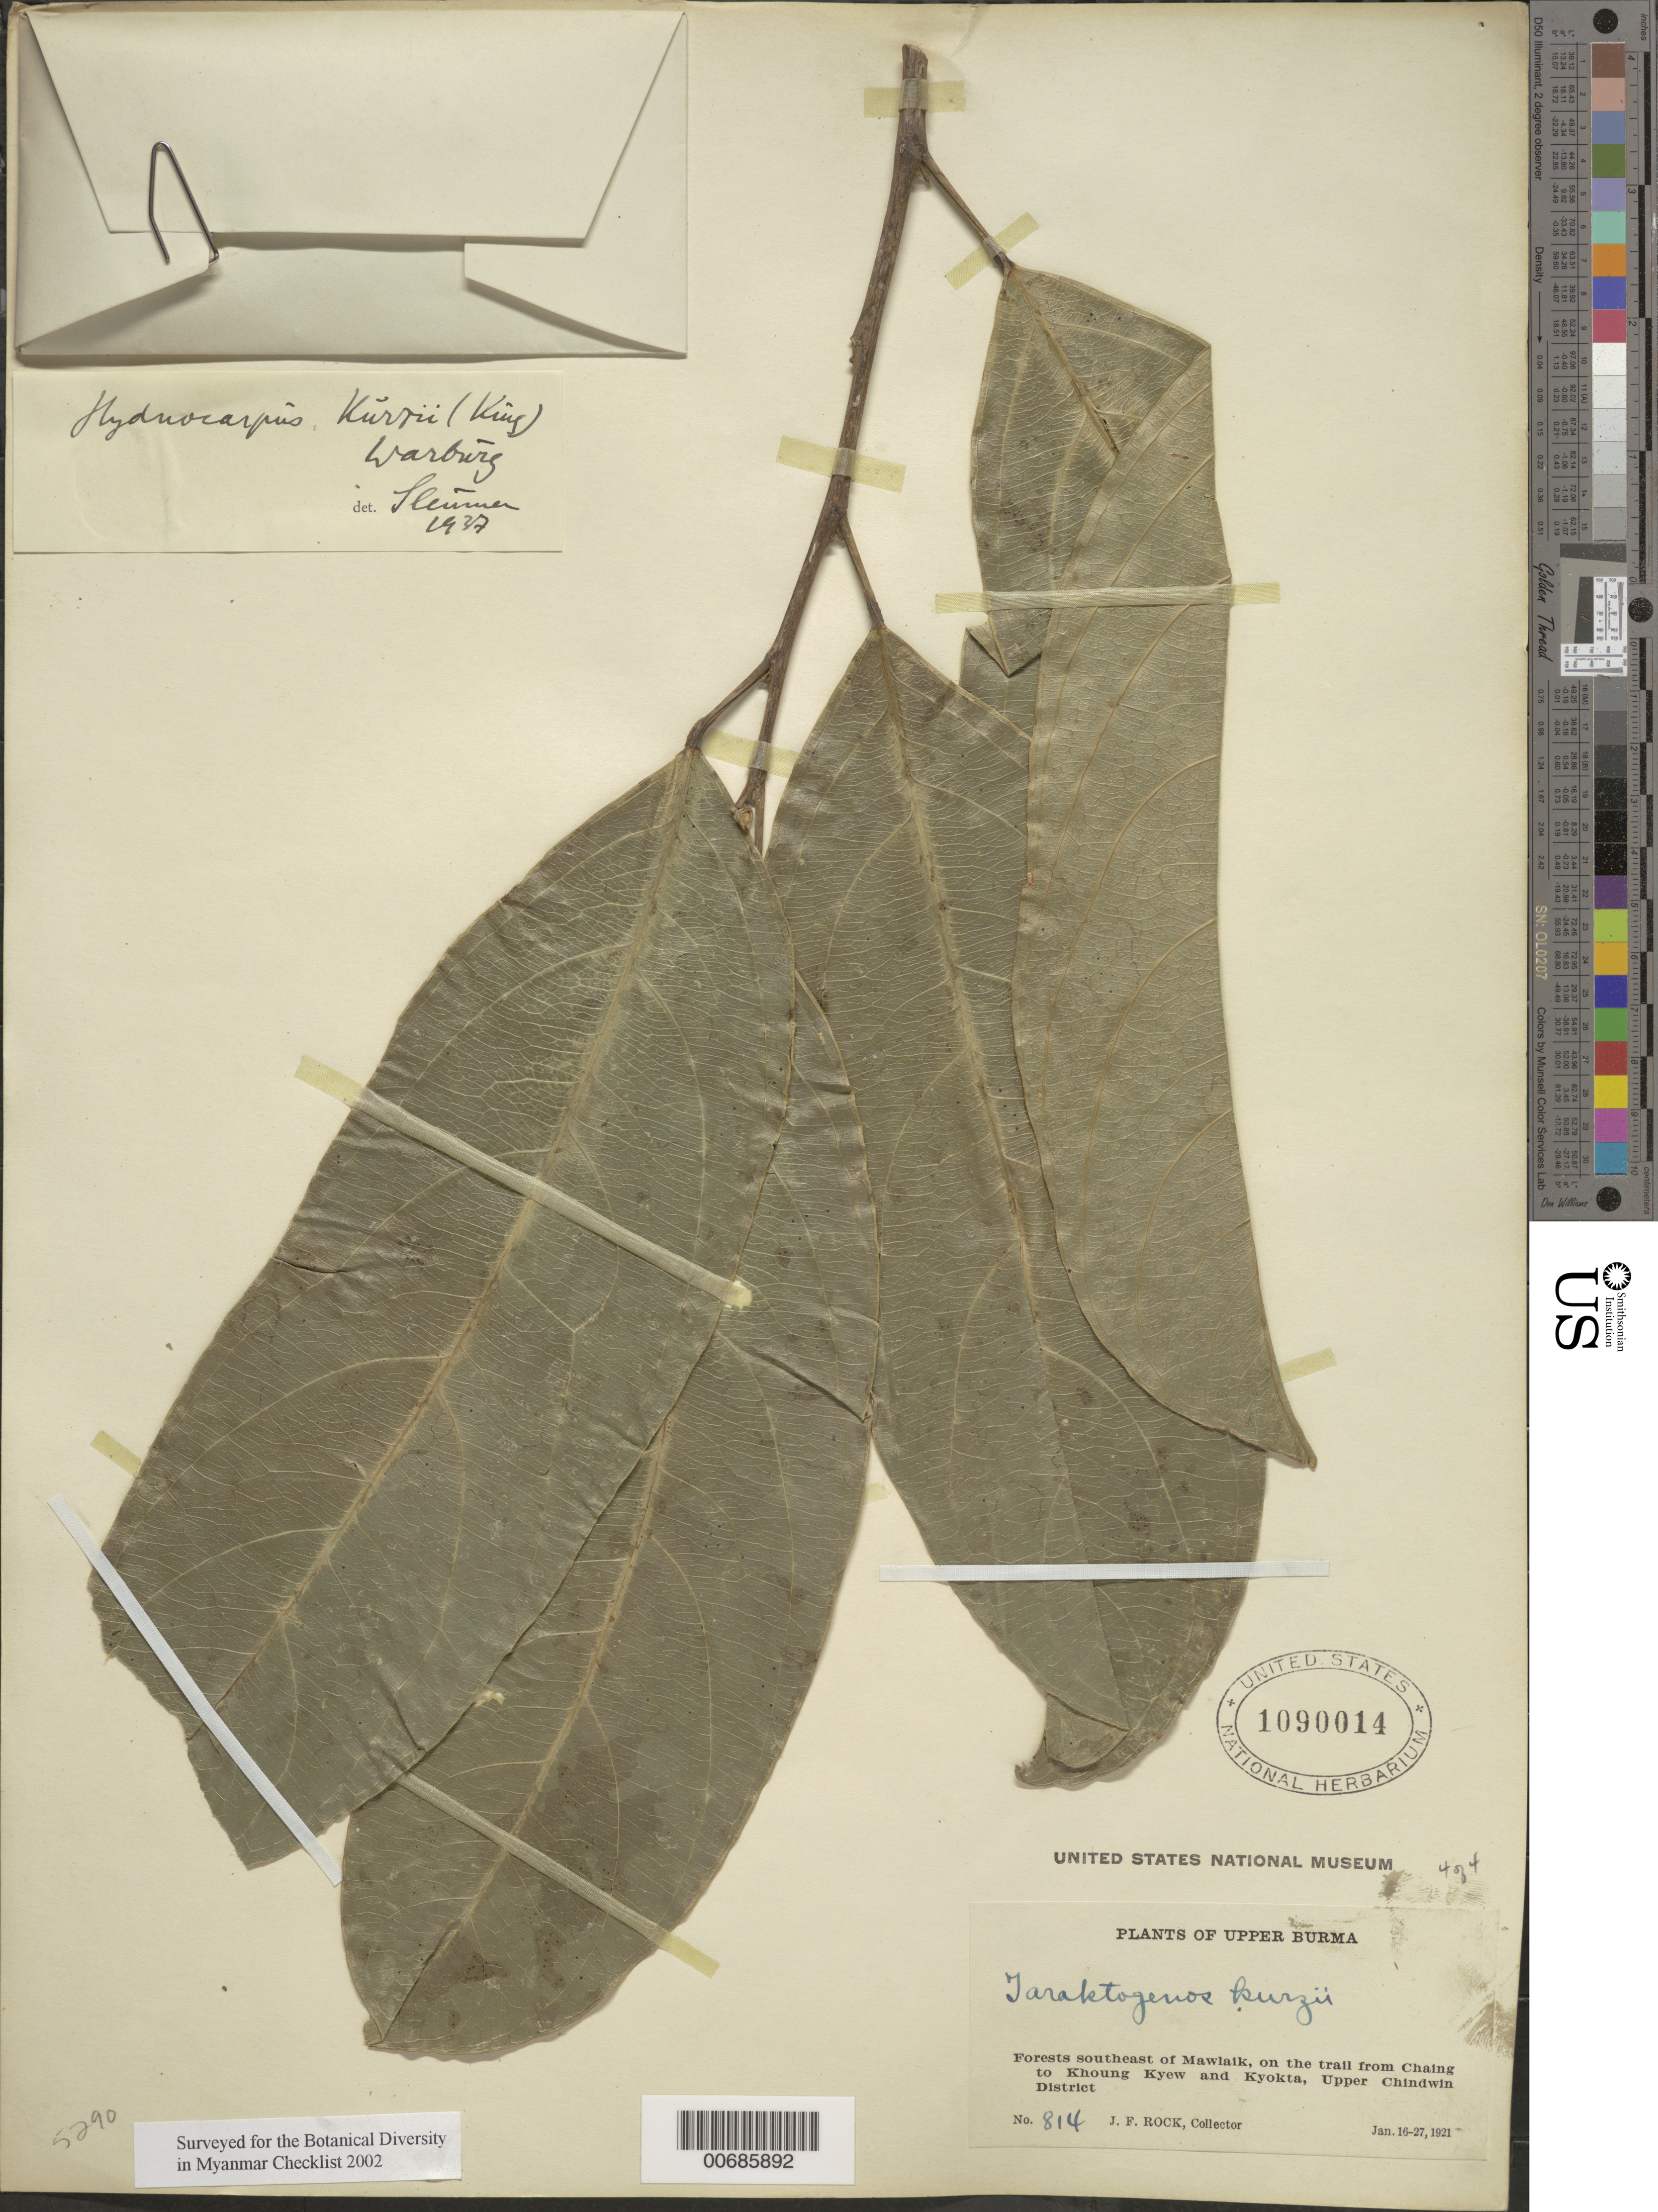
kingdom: Plantae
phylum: Tracheophyta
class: Magnoliopsida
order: Malpighiales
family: Achariaceae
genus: Hydnocarpus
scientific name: Hydnocarpus kurzii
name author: (King) Warb.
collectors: J. F. Rock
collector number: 814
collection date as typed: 16 Jan 1921 to 27 Jan 1921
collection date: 1921-01-16/1921-01-27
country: Myanmar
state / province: Sagaing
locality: Upper Chindwin Dist., Mawlaik, SE of, trail from Chaing to Khoung Kyew and Kyokta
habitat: Forest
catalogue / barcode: US 1090014